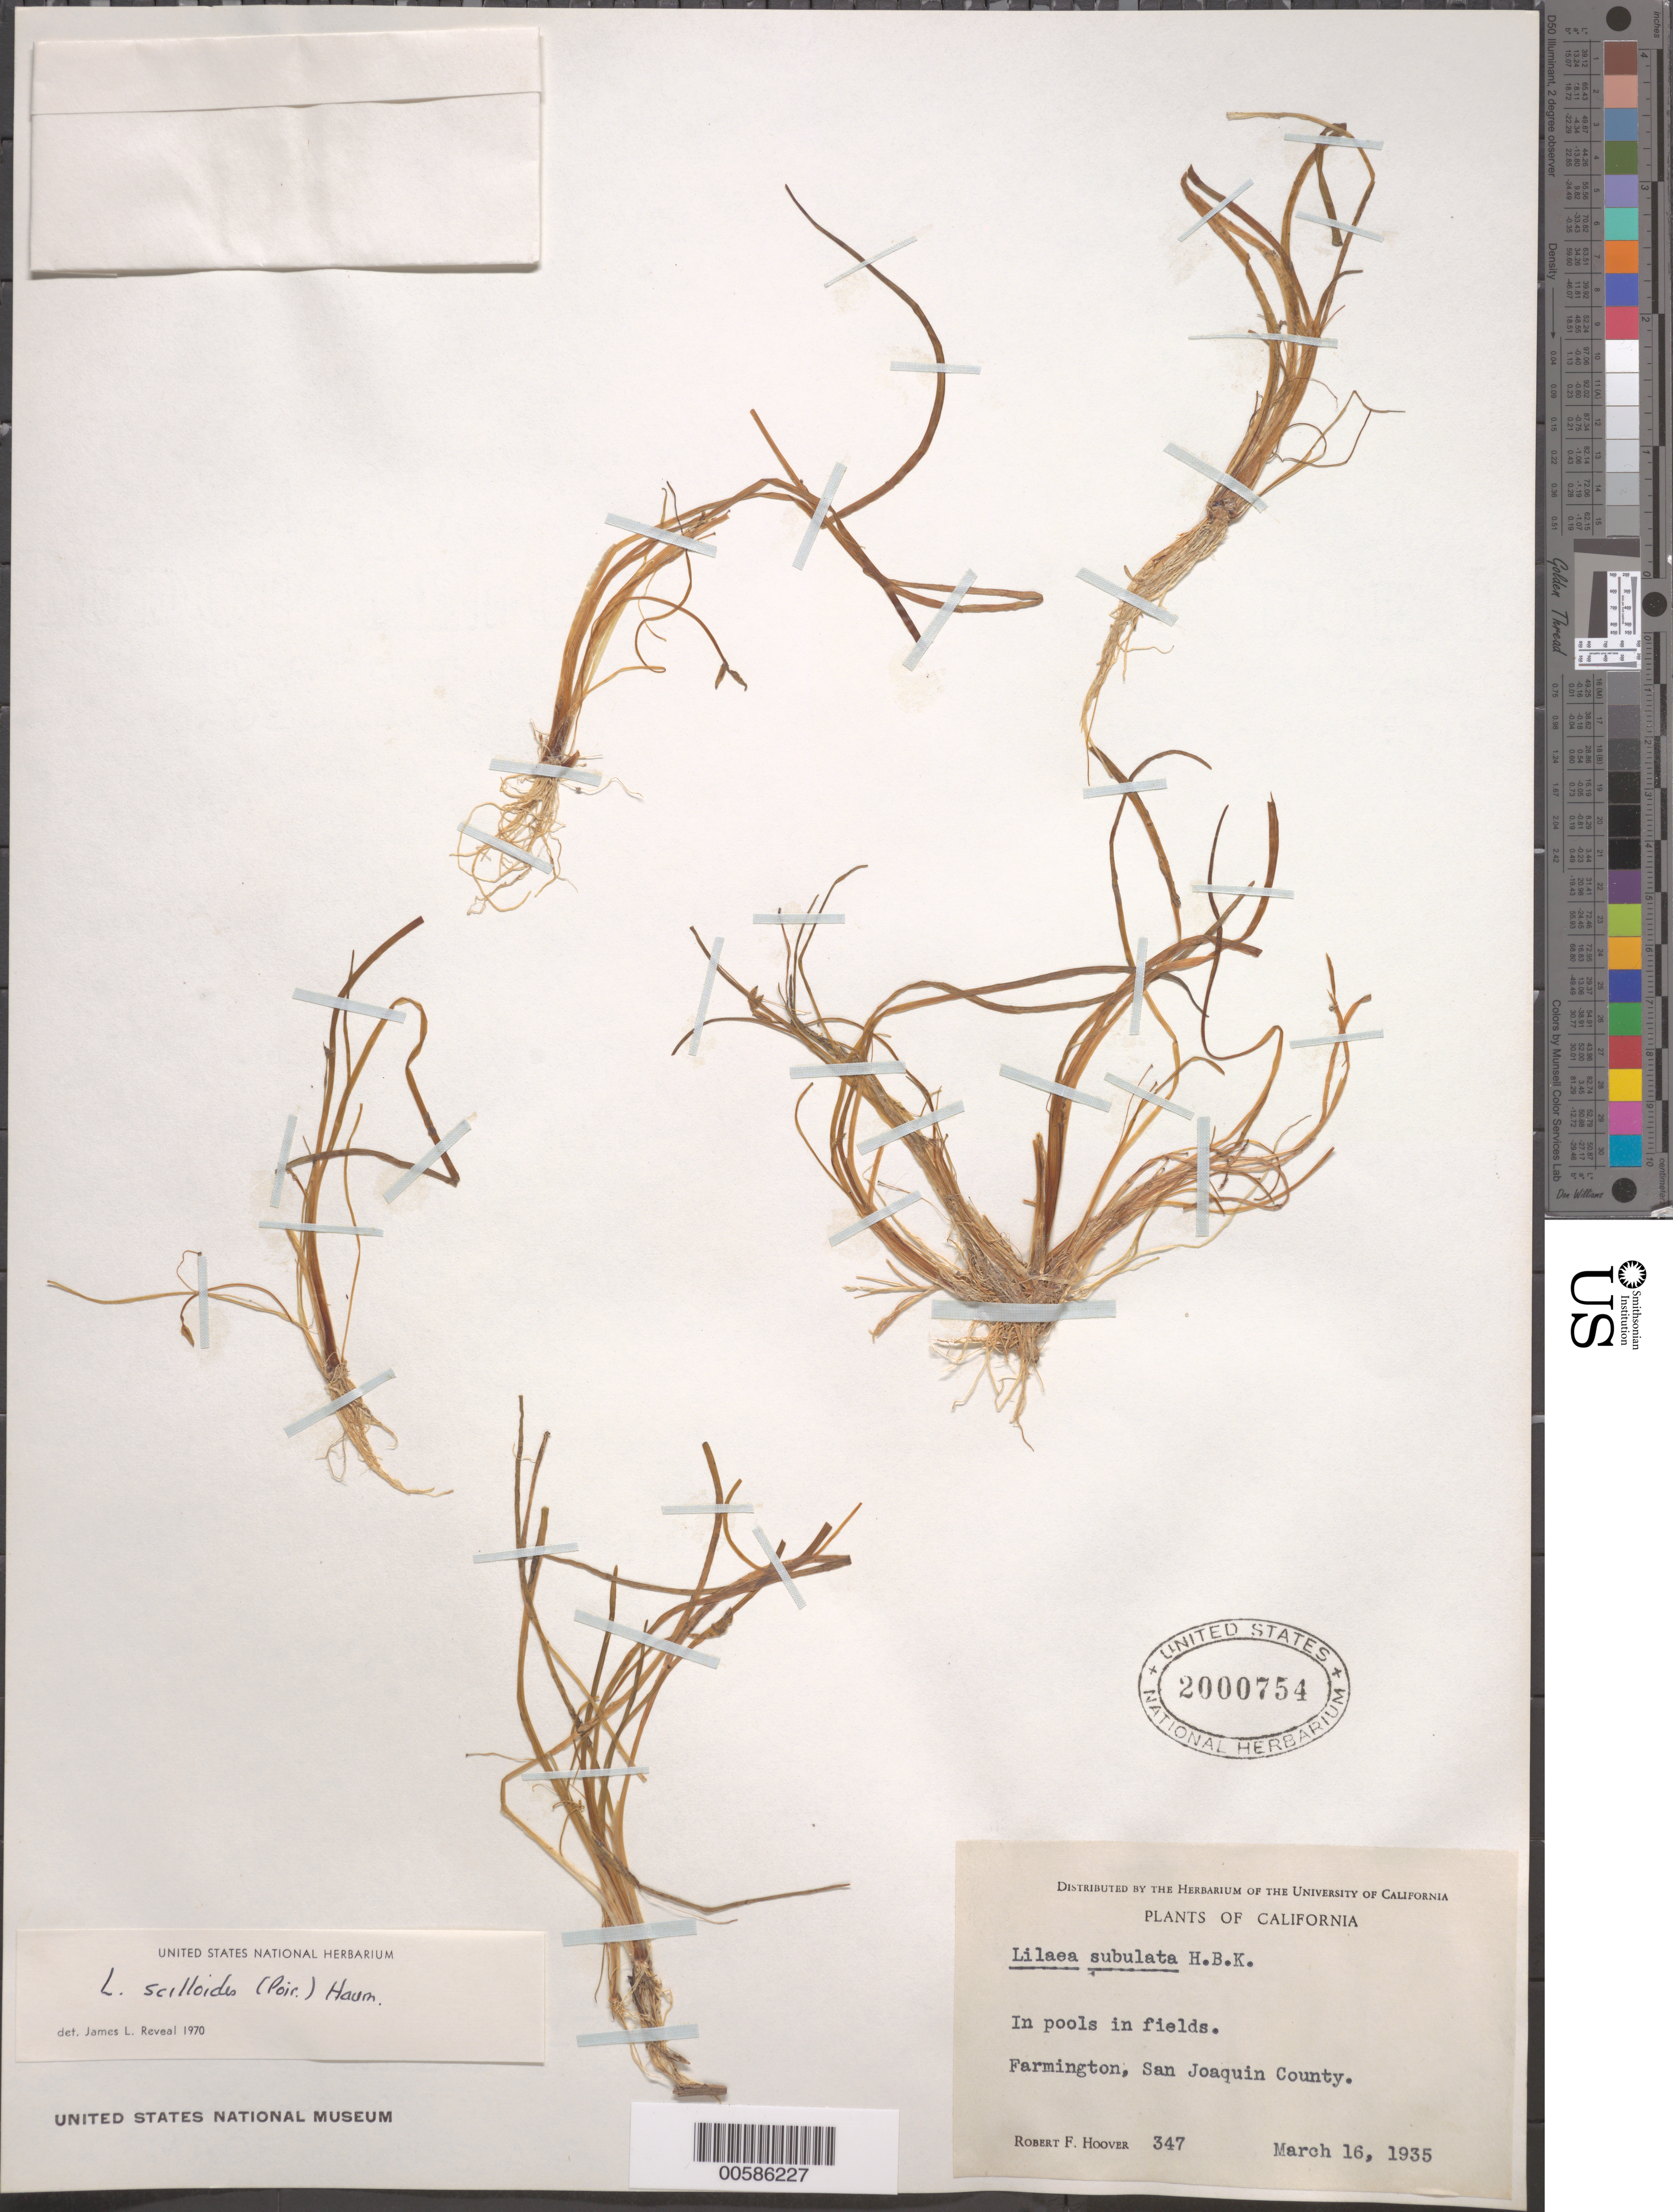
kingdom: Plantae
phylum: Tracheophyta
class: Liliopsida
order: Alismatales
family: Juncaginaceae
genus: Triglochin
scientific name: Triglochin scilloides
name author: (Poir.) Mering & Kadereit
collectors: R. F. Hoover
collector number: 347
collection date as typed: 16 Mar 1935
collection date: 1935-03-16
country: United States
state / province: California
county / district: San Joaquin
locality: Farmington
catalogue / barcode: US 2000754